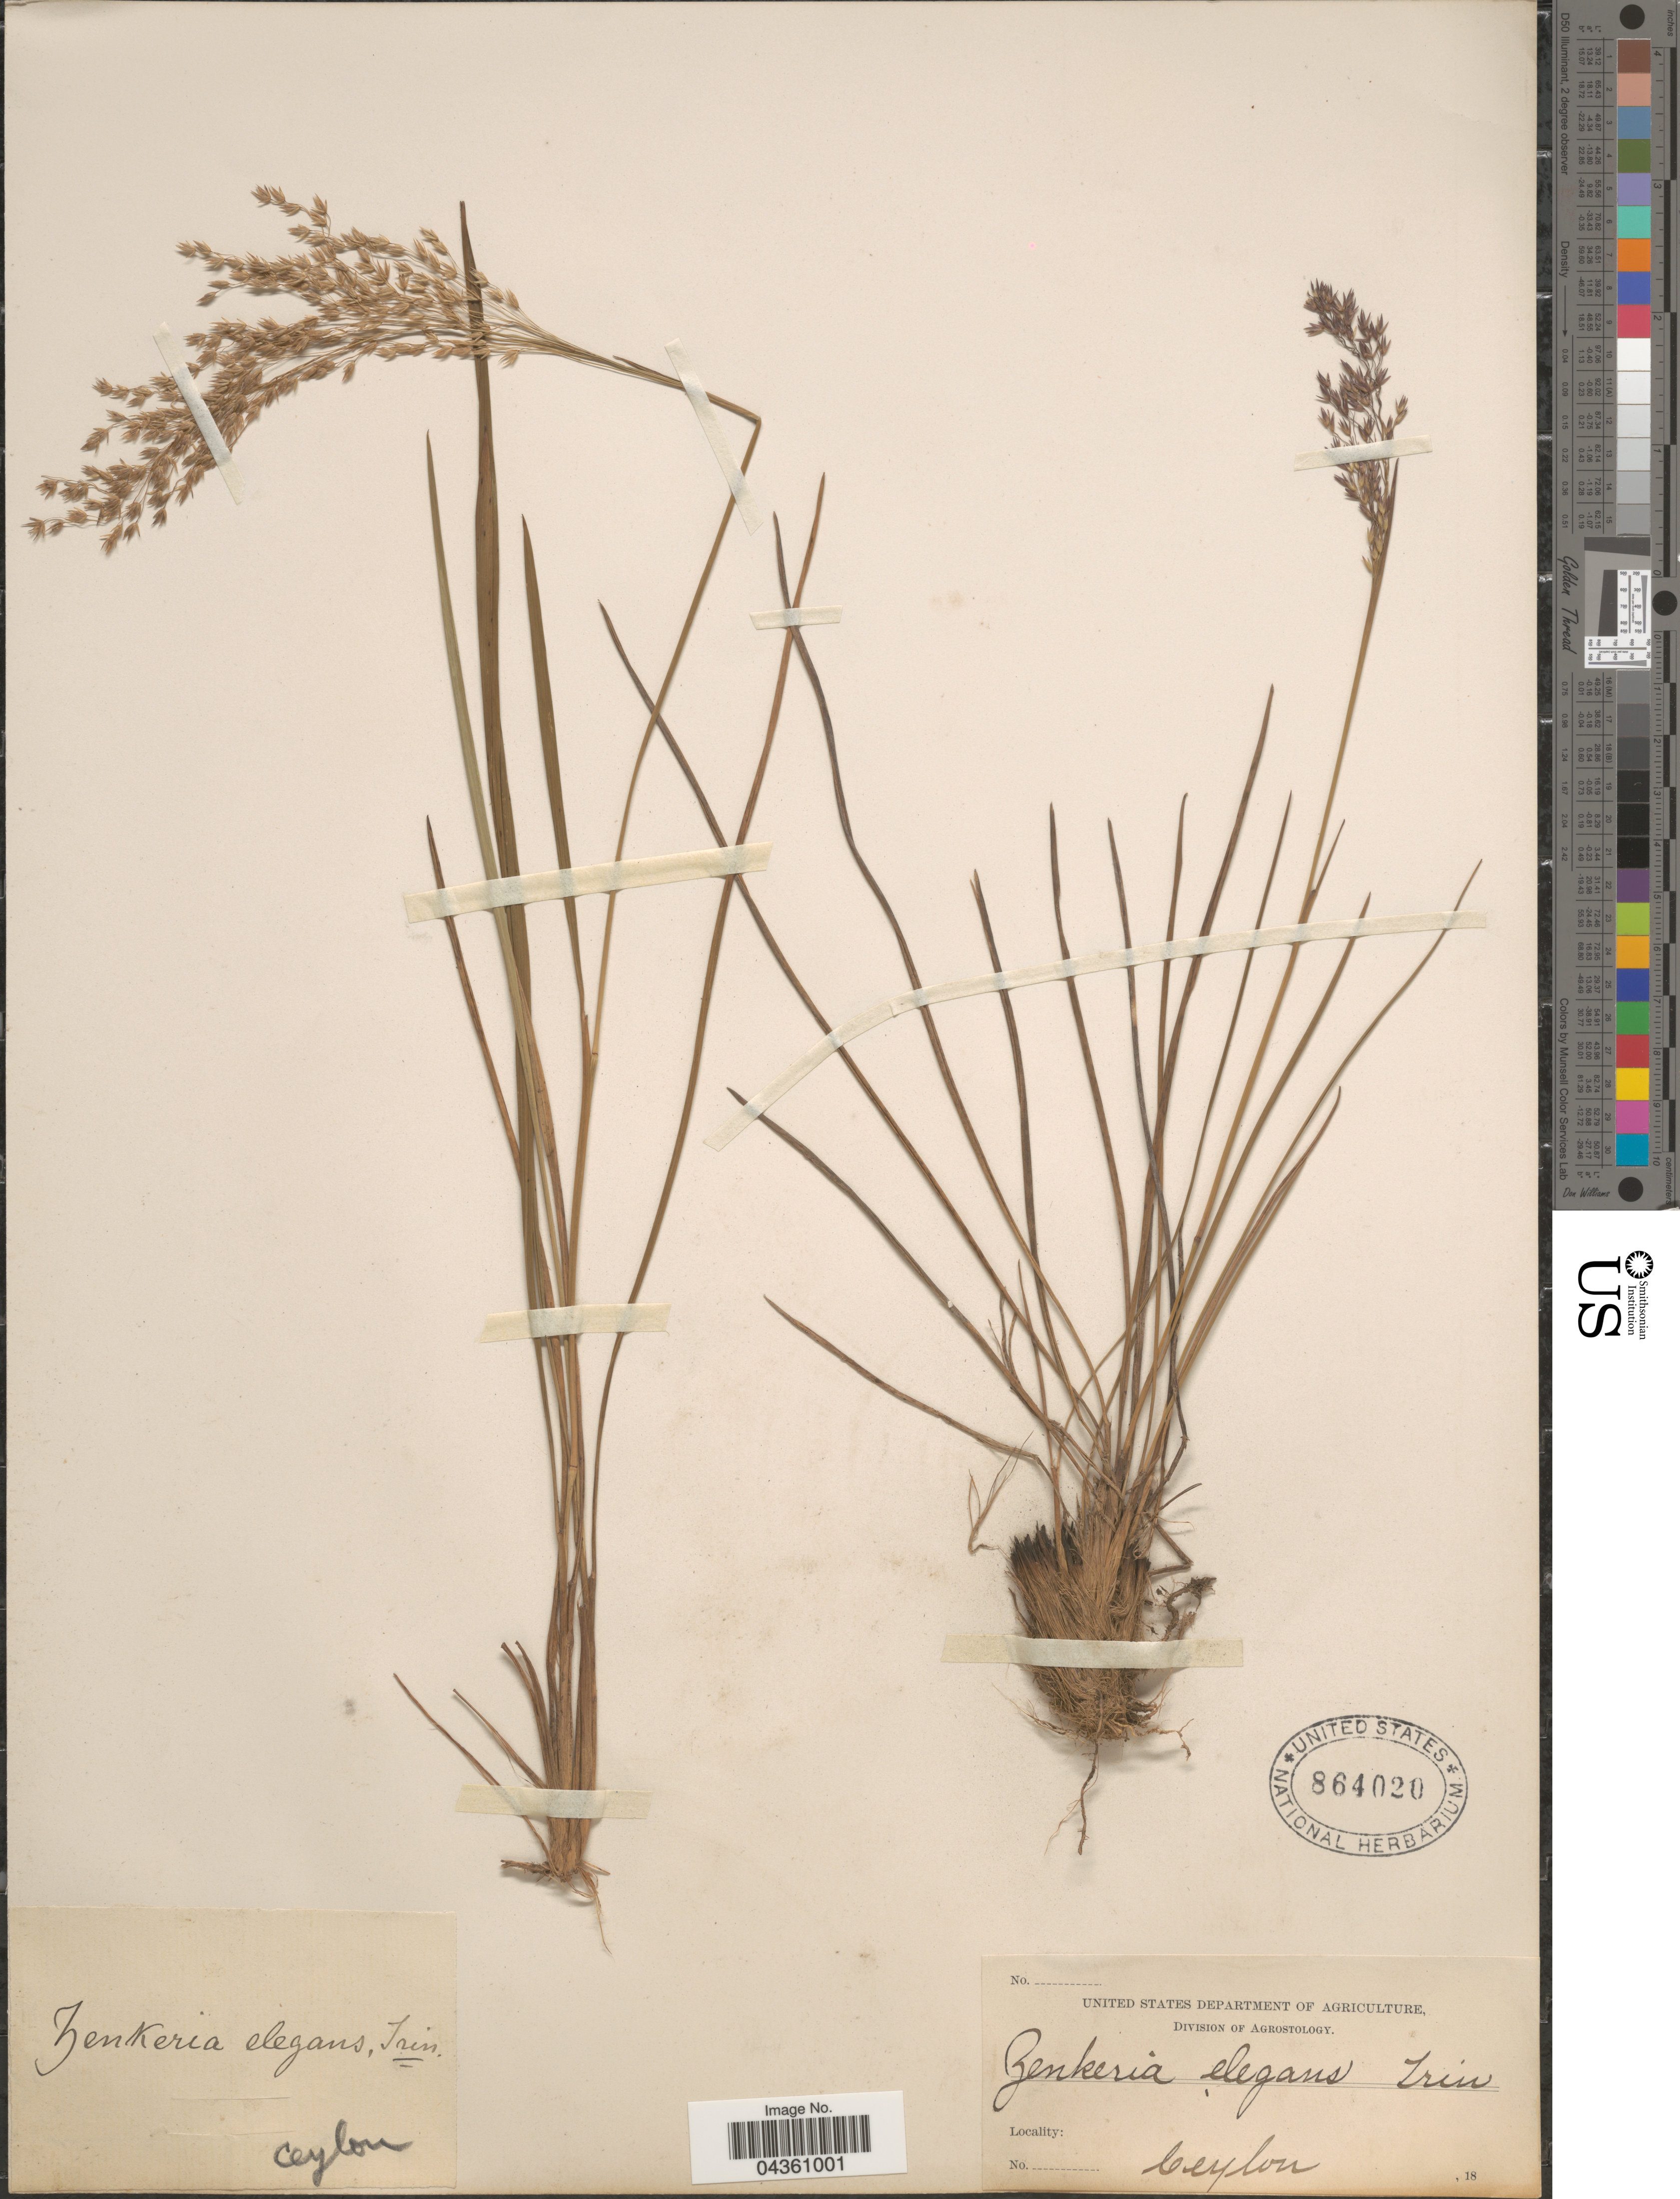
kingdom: Plantae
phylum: Tracheophyta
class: Liliopsida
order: Poales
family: Poaceae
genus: Zenkeria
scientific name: Zenkeria elegans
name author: Trin.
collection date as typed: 18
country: Sri Lanka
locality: Ceylon.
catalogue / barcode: US 864020